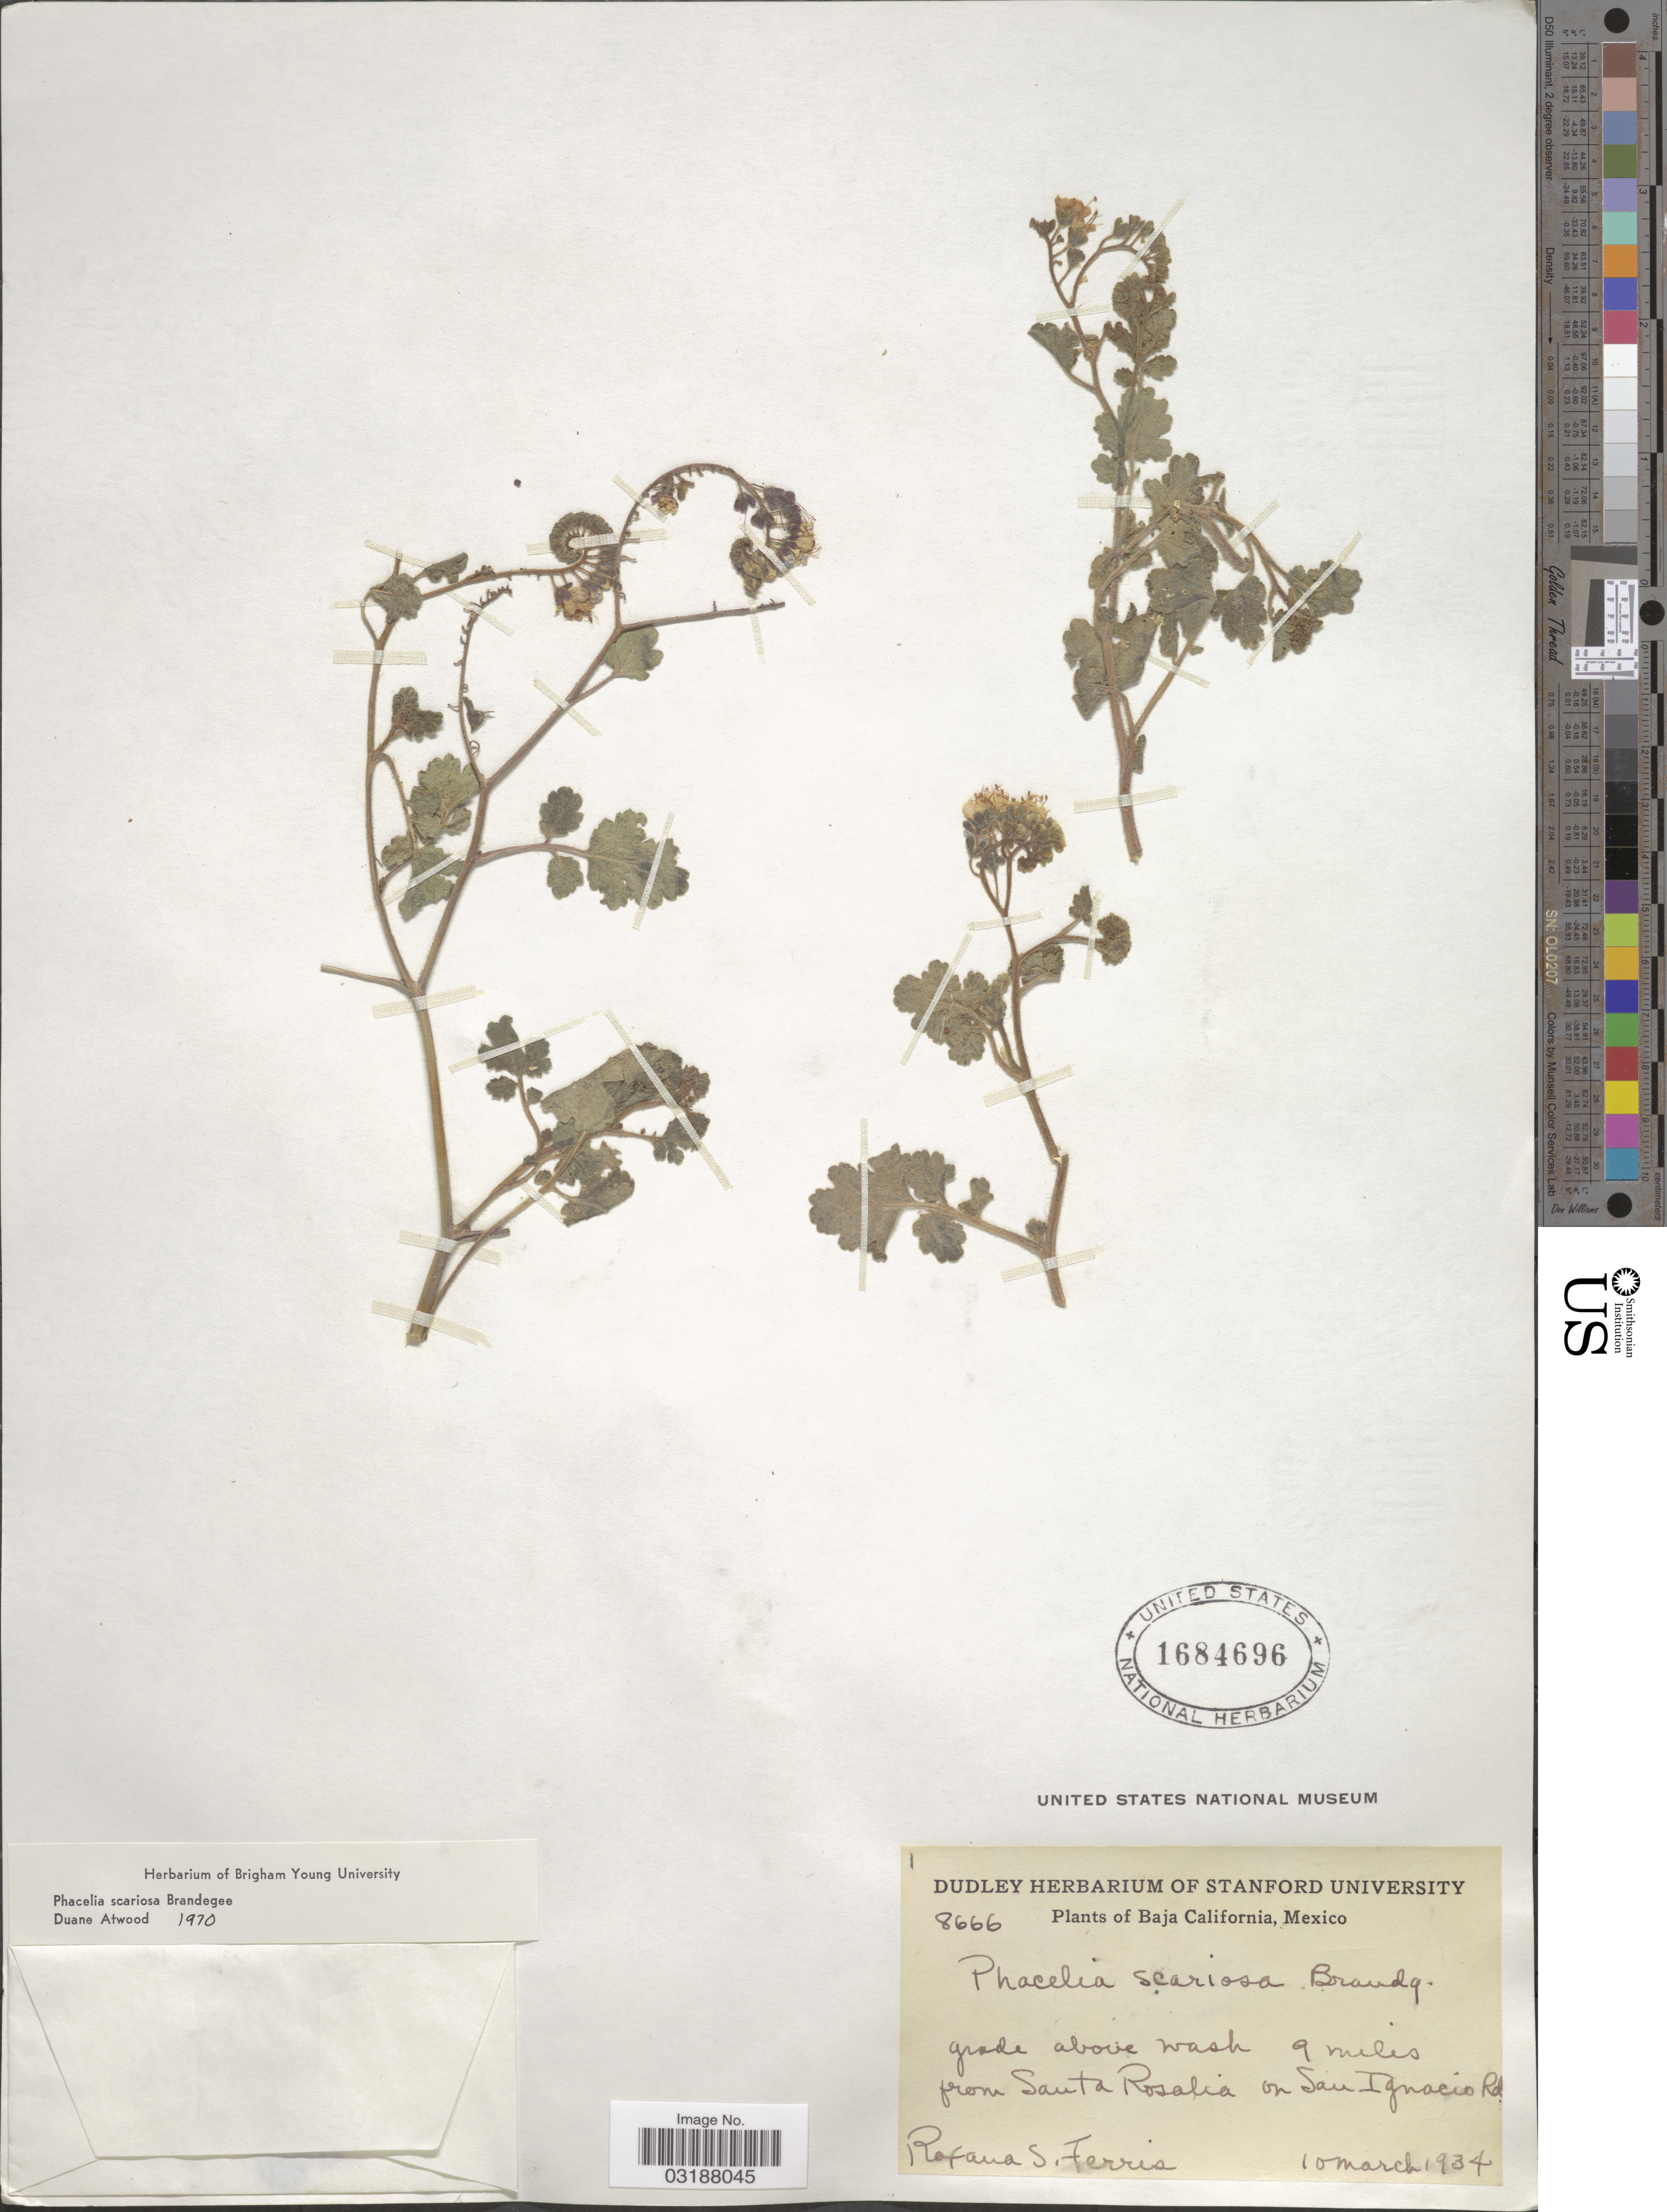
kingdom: Plantae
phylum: Tracheophyta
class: Magnoliopsida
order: Boraginales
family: Hydrophyllaceae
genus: Phacelia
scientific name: Phacelia scariosa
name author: Brandegee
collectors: R. S. Ferris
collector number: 8666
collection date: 1934-03-10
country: Mexico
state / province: Baja California Norte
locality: Grade above wash 9 miles from Santa Rosalia on San Ignacio Rd.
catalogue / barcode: US 1684696